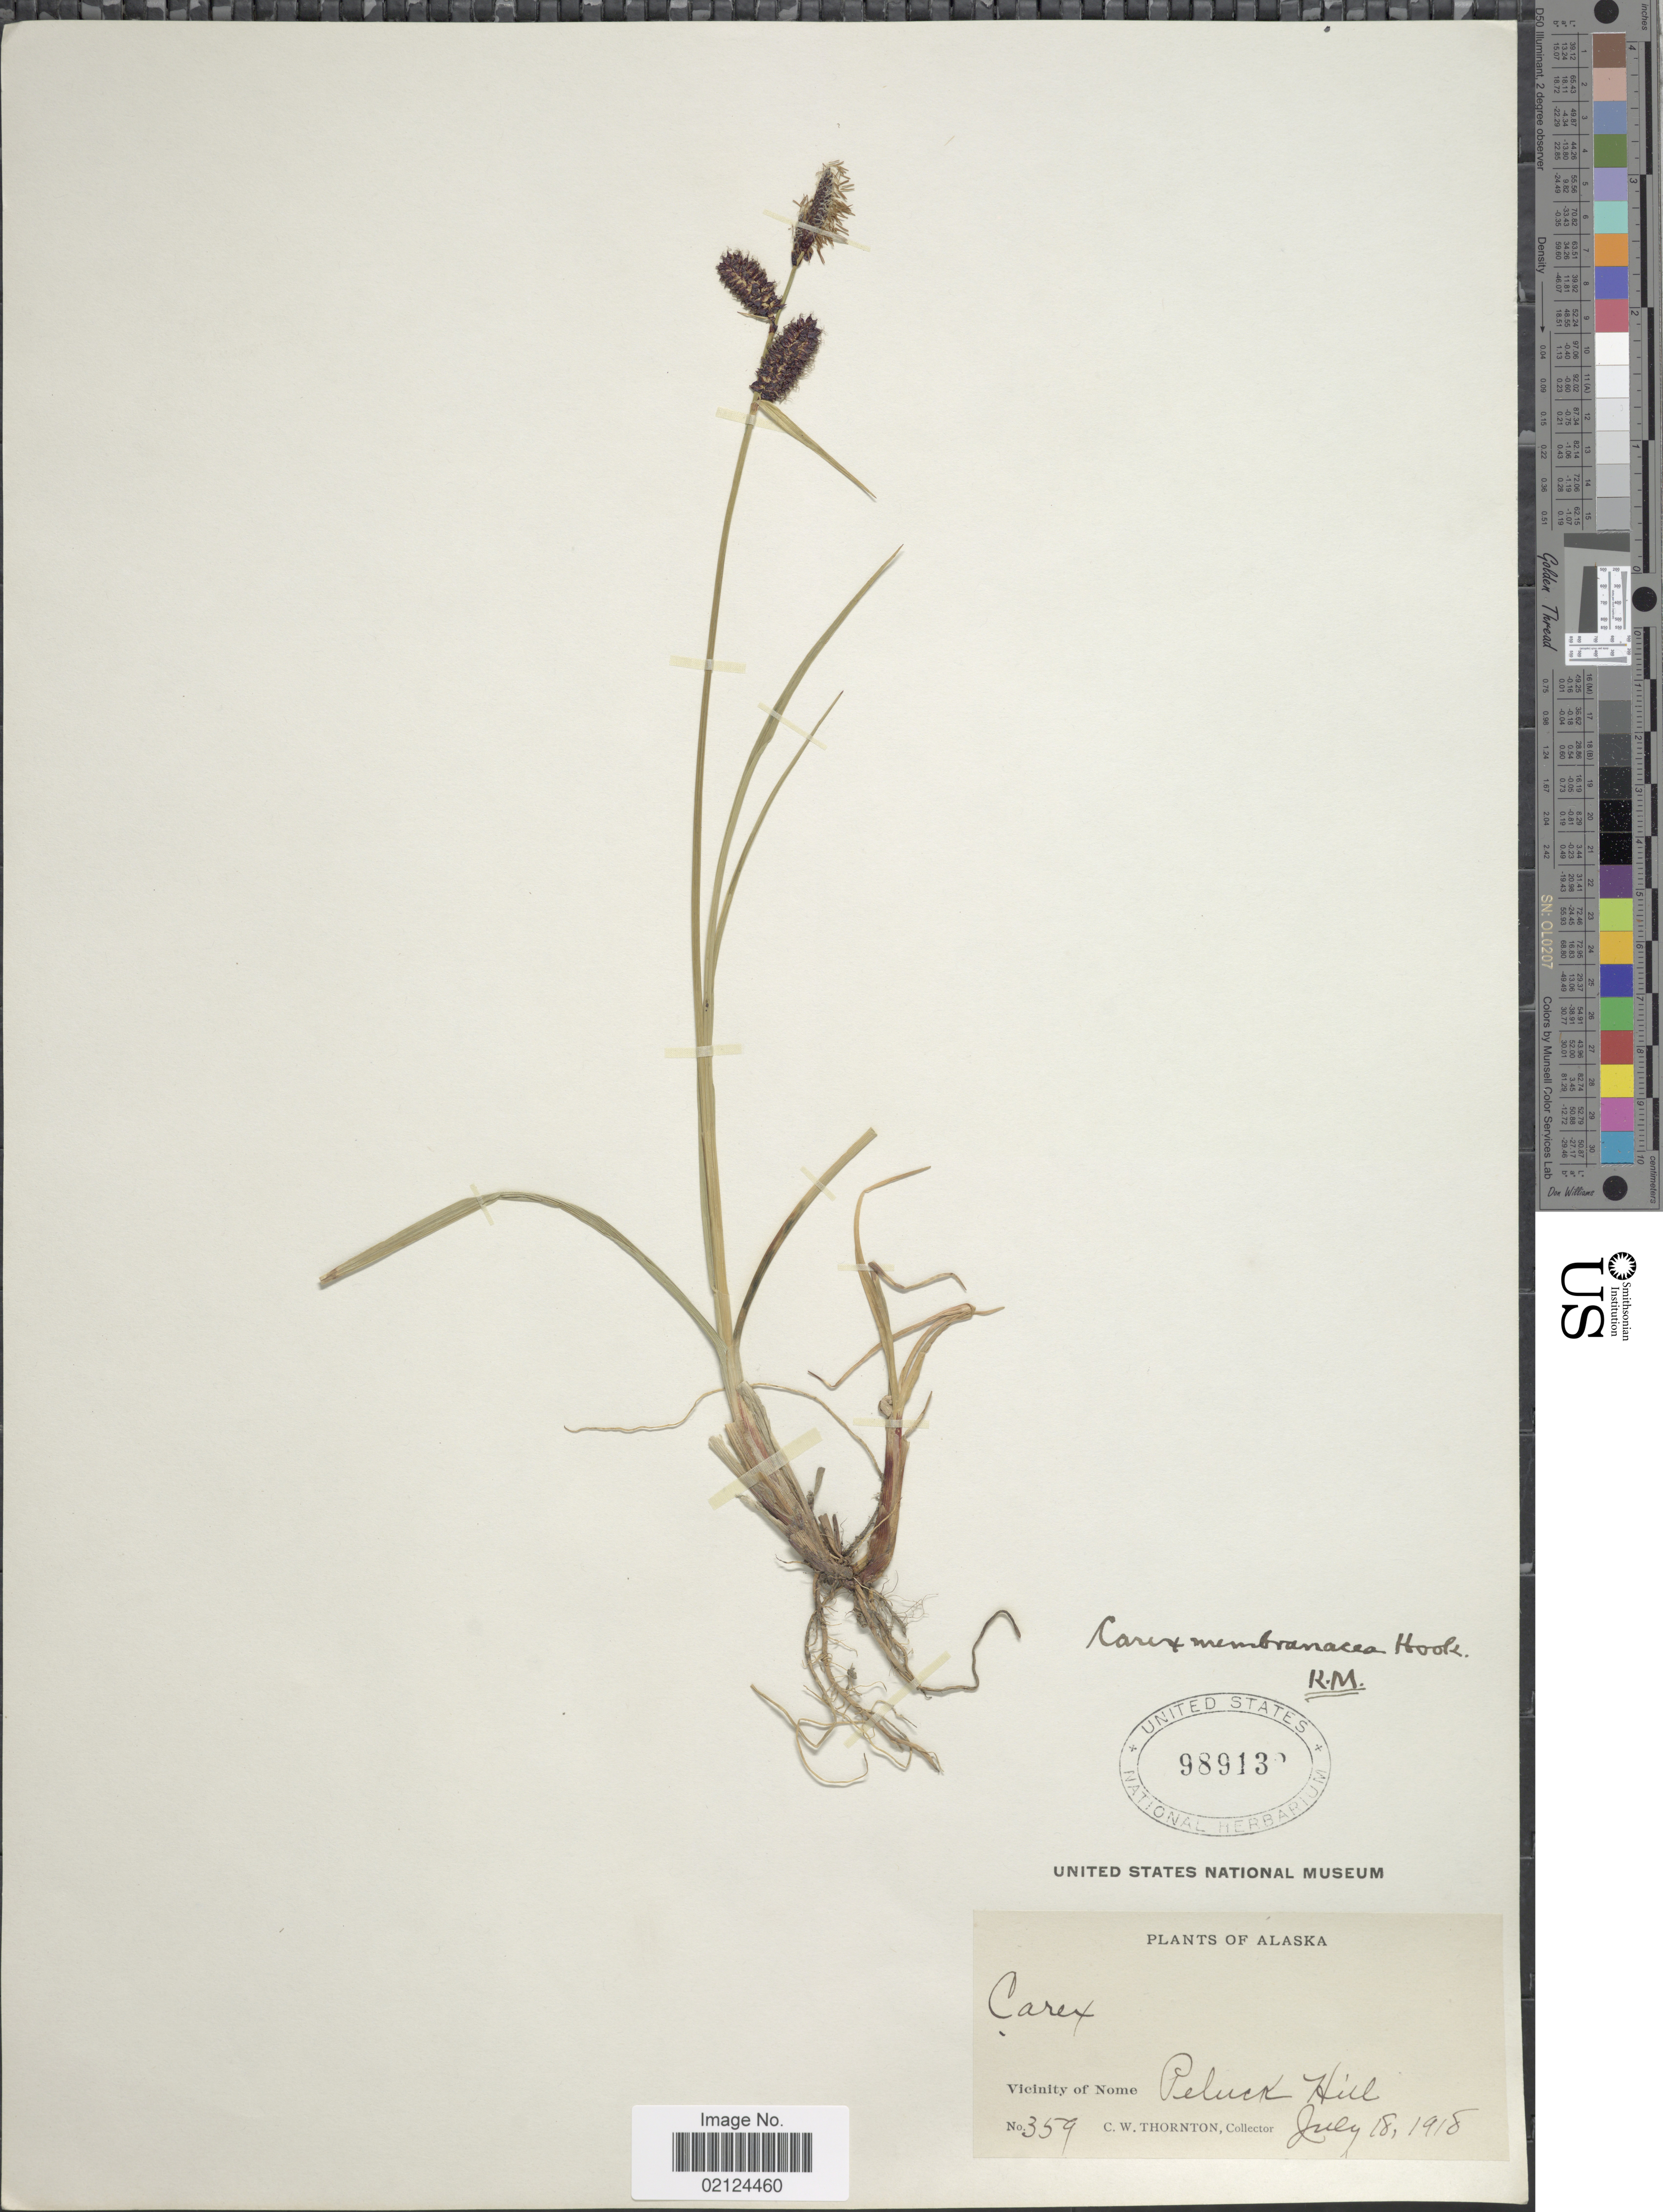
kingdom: Plantae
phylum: Tracheophyta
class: Liliopsida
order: Poales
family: Cyperaceae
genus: Carex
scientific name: Carex membranacea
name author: Hook.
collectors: C. Thornton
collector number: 359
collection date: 1918-07-18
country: United States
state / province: Alaska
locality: Vicinity of Nome, Peluck Hill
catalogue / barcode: US 989132